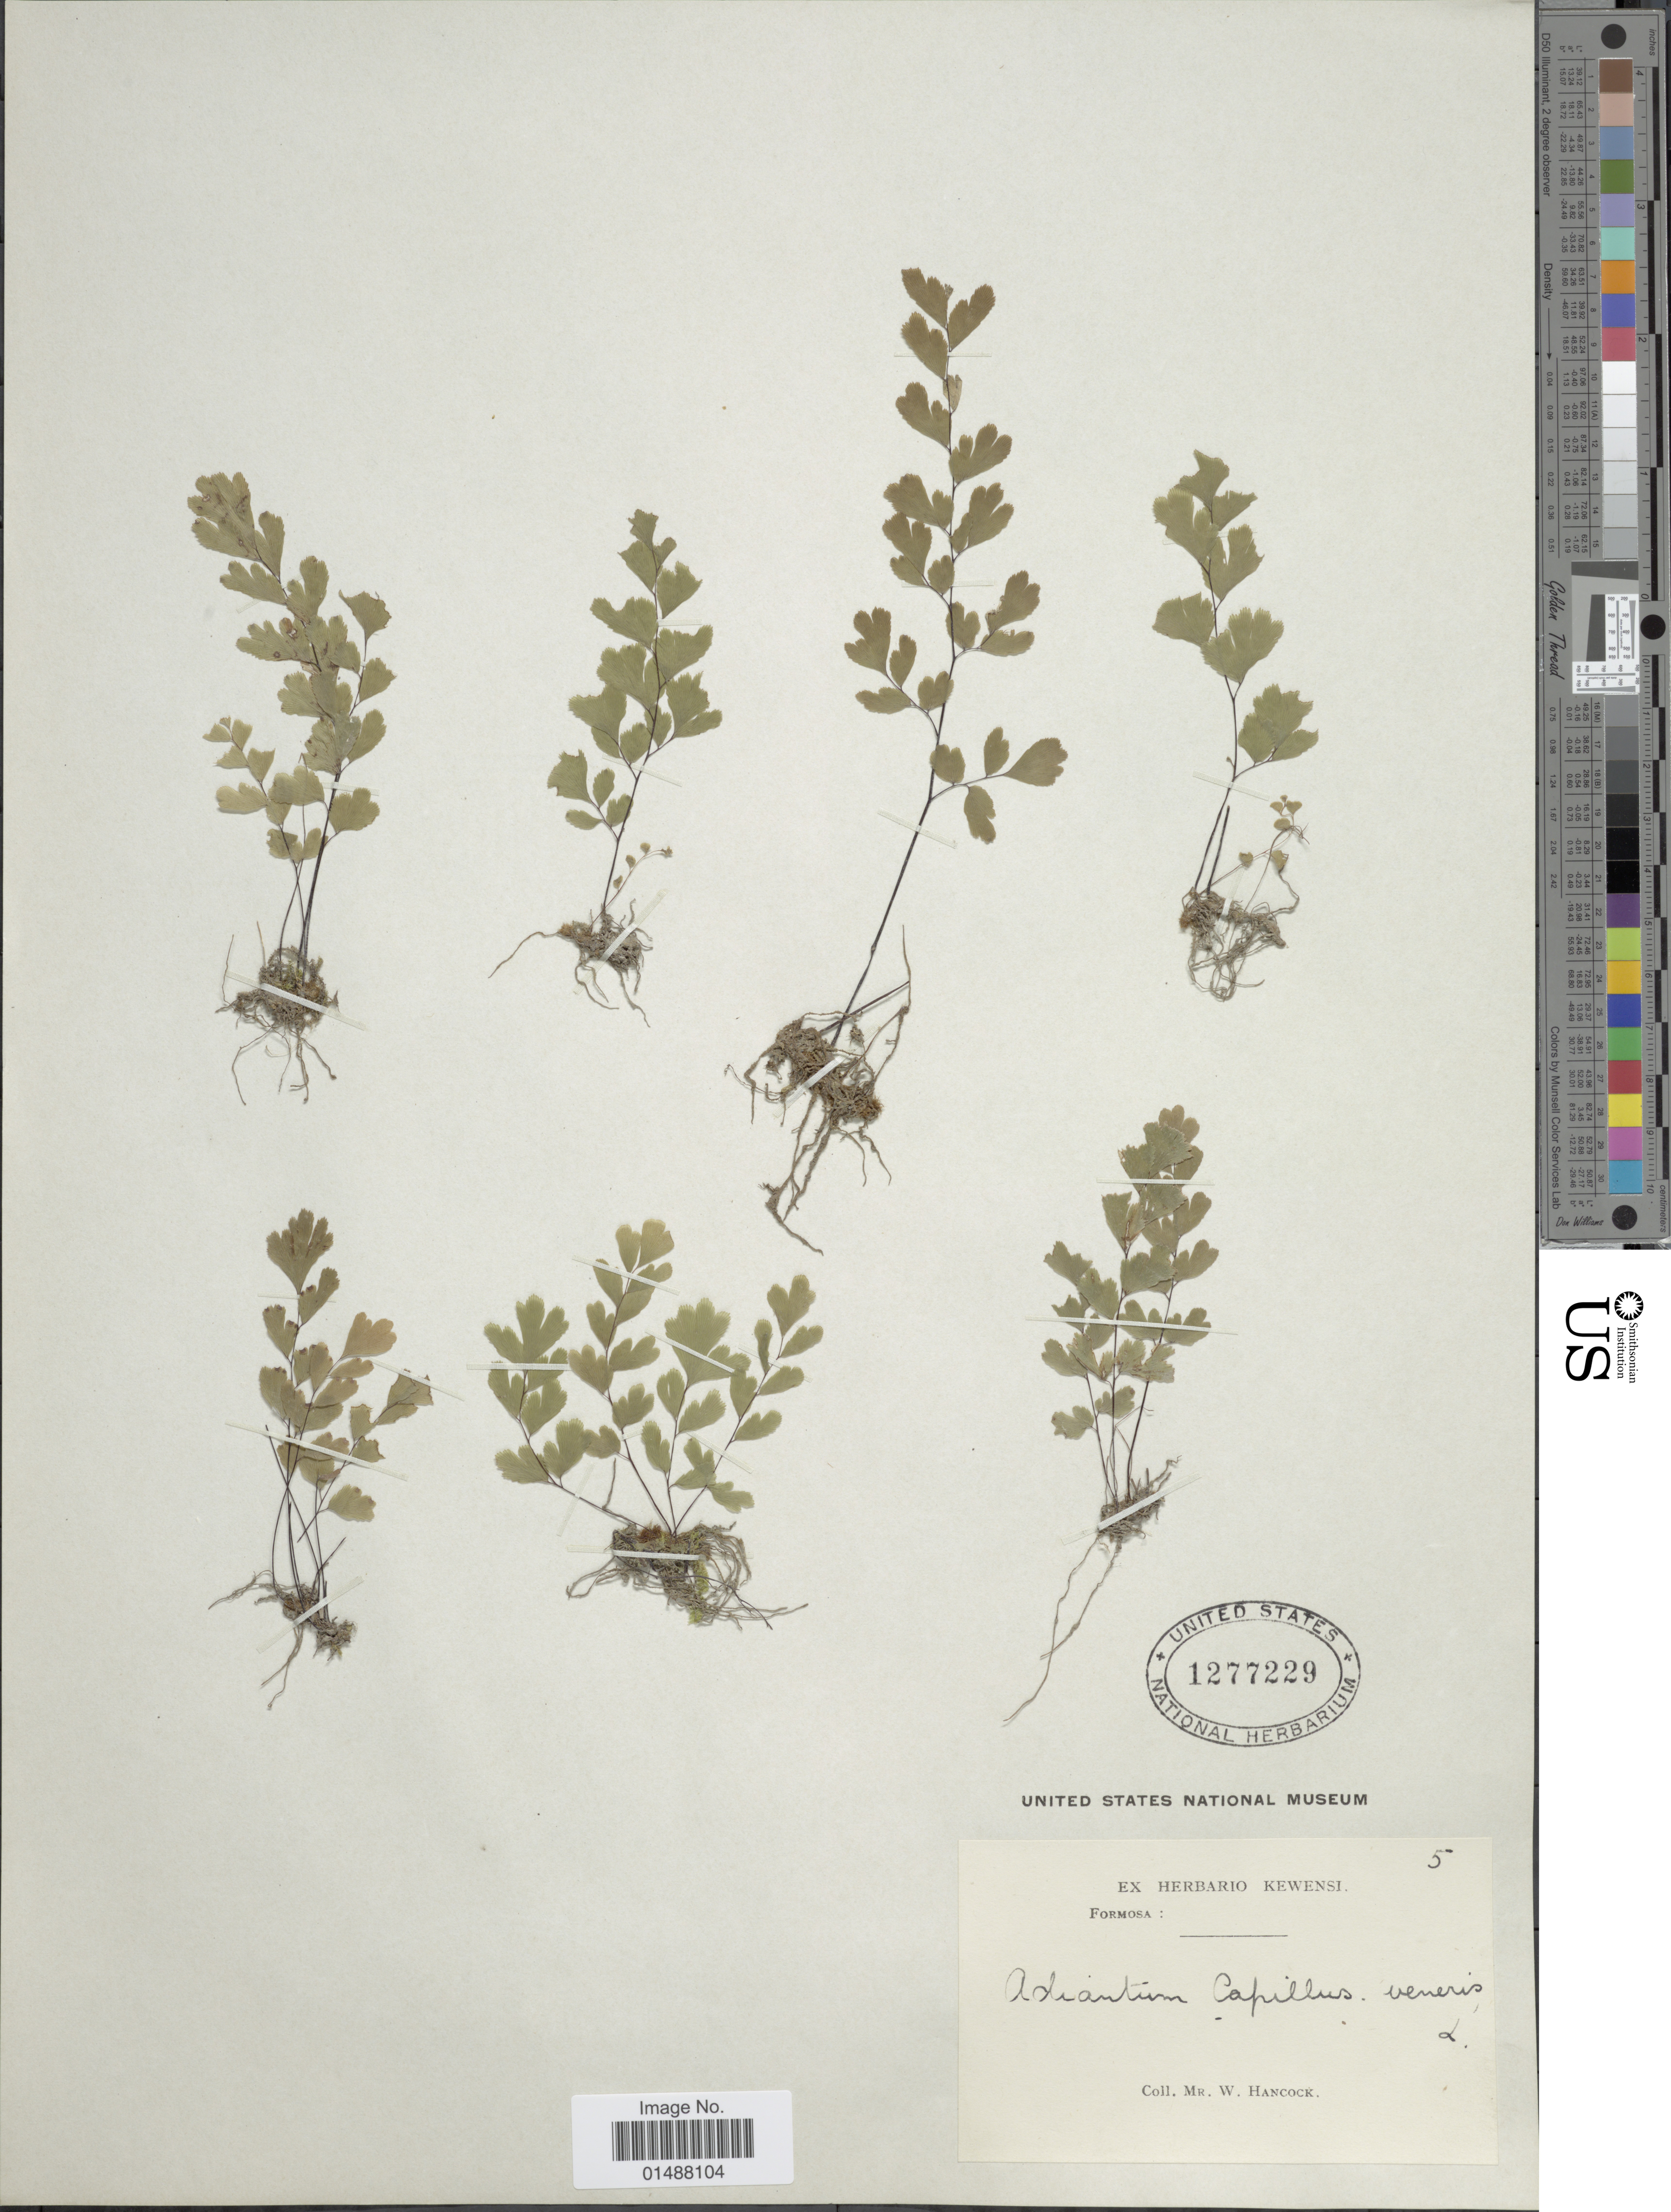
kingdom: Plantae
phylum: Tracheophyta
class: Polypodiopsida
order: Polypodiales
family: Pteridaceae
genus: Adiantum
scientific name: Adiantum capillus-veneris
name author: L.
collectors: W. Hancock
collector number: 5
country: Taiwan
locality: Formosa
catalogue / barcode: US 1277229